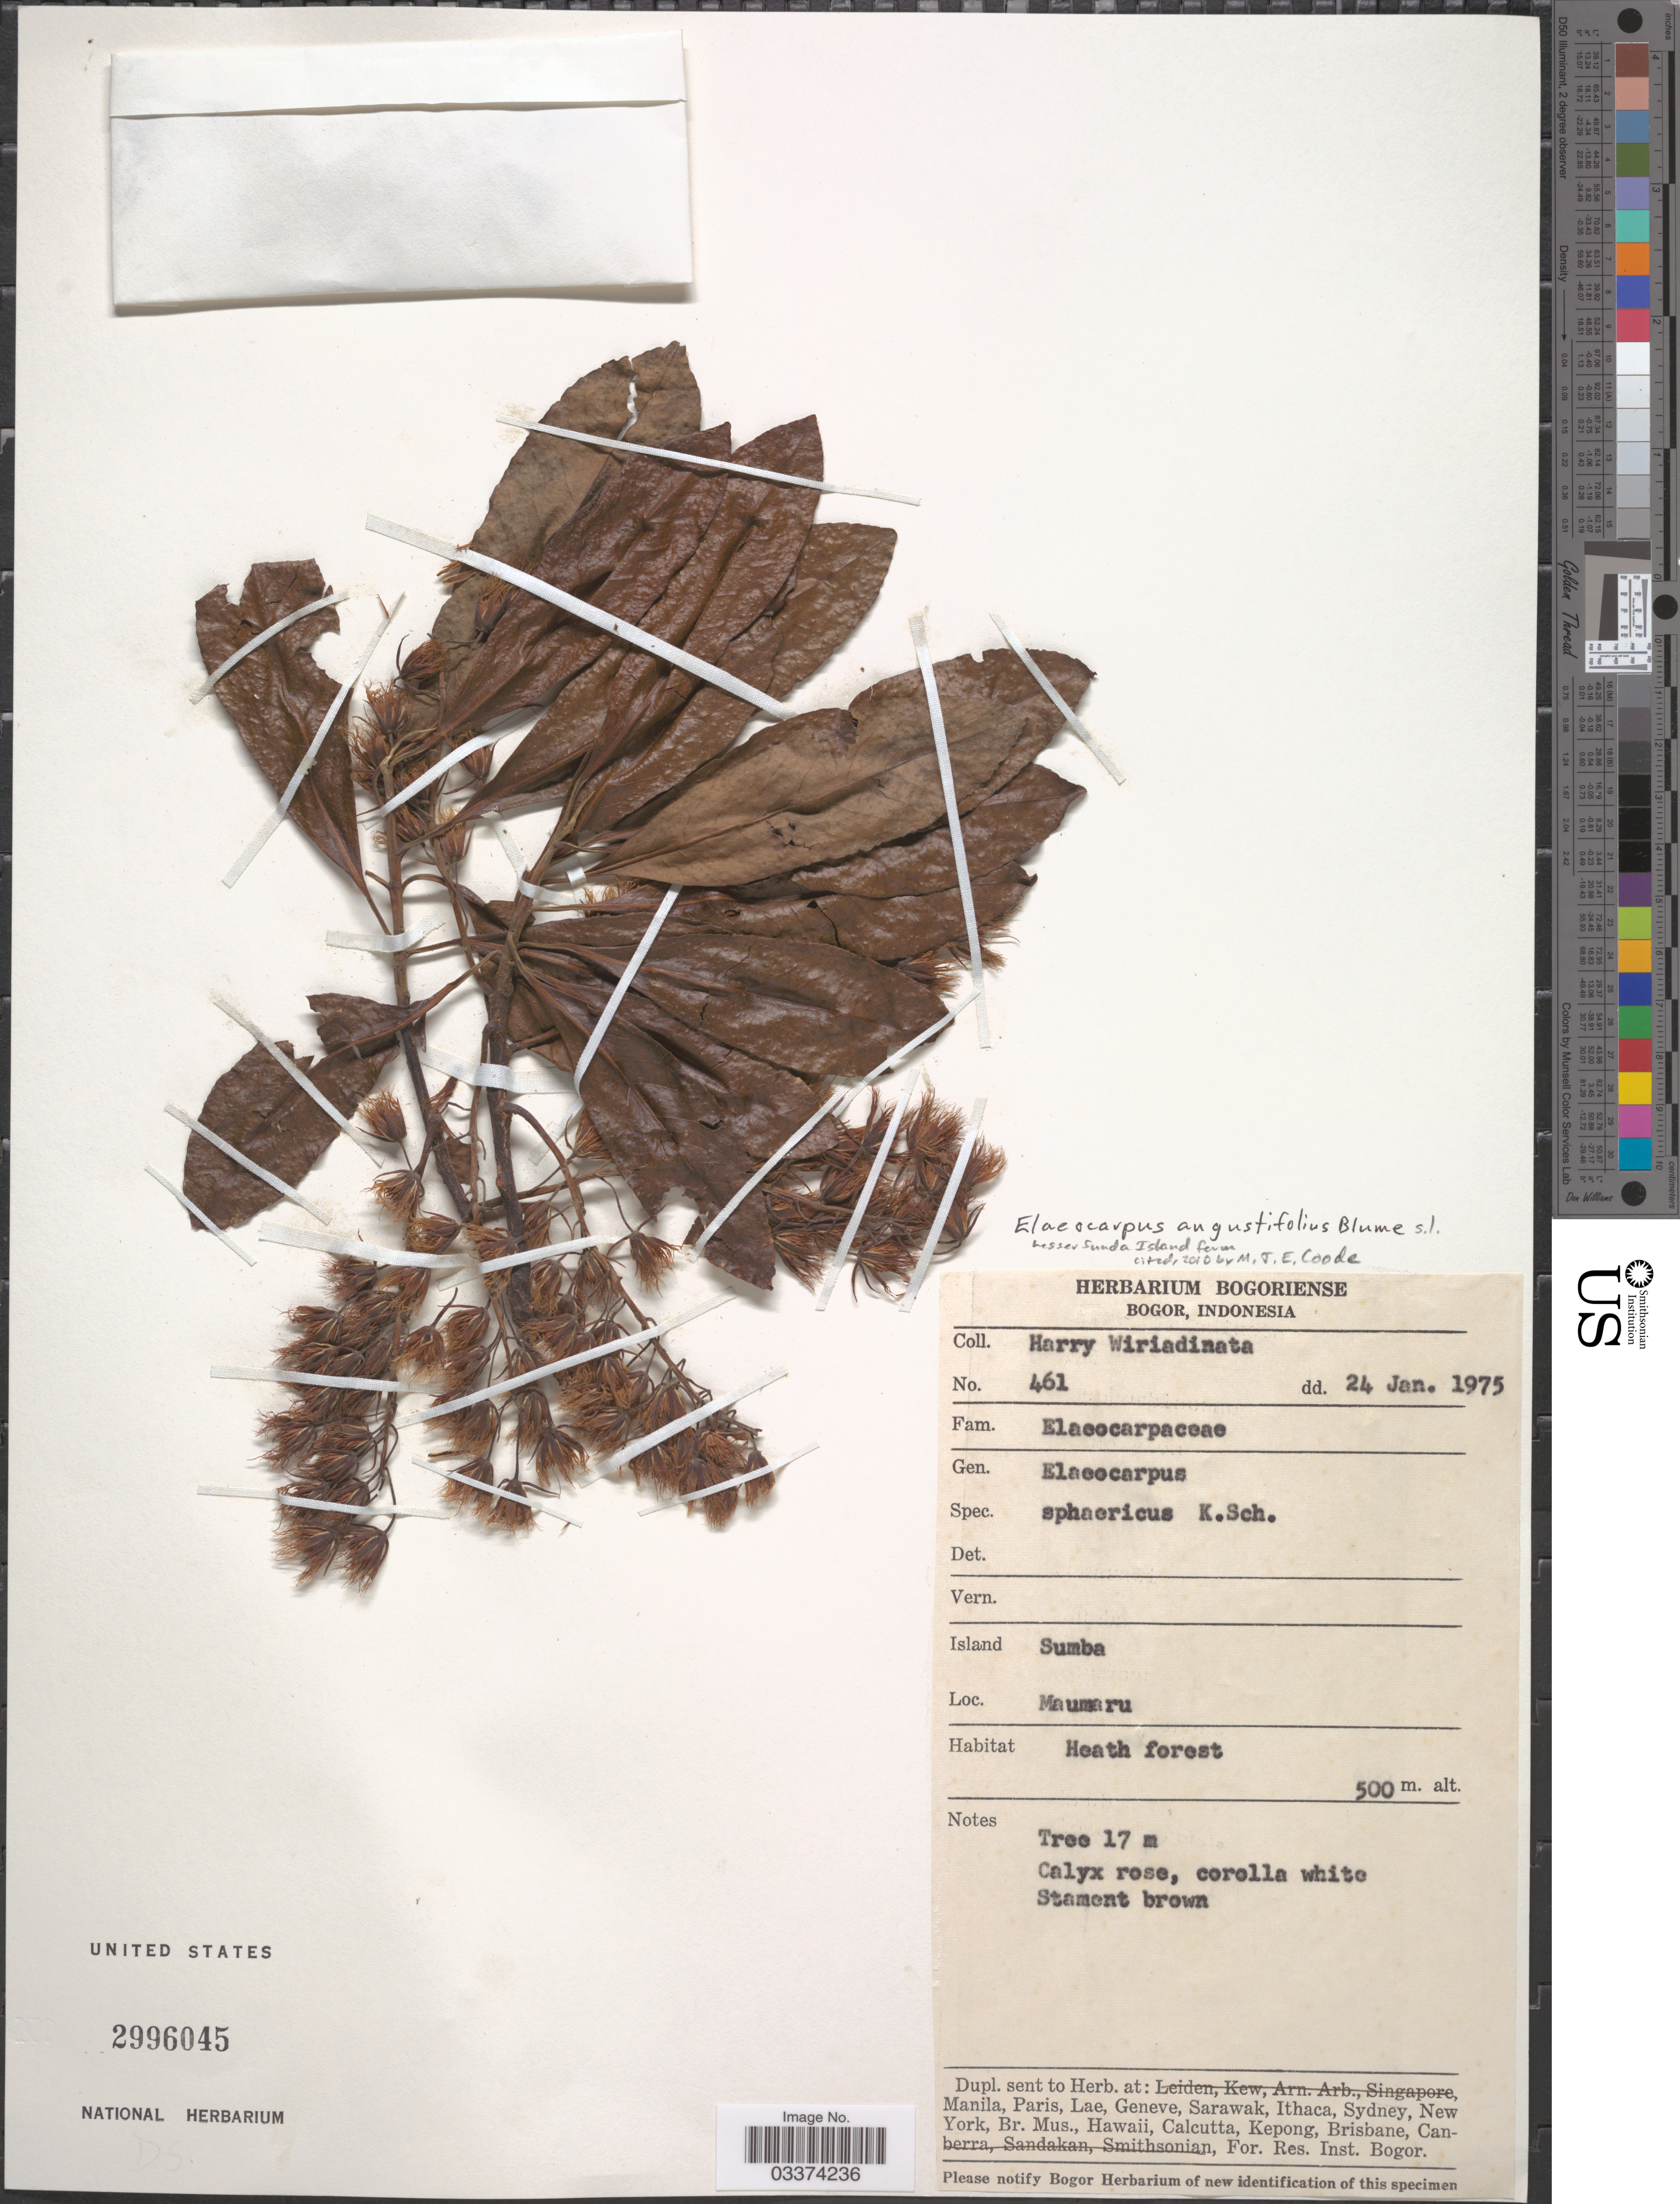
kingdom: Plantae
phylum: Tracheophyta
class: Magnoliopsida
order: Oxalidales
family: Elaeocarpaceae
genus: Elaeocarpus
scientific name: Elaeocarpus angustifolius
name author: Blume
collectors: H. Wiriadinata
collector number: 461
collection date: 1975-01-24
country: Indonesia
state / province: Nusa Tenggara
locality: Island Sumba. Maumaru.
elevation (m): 500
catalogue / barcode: US 2996045